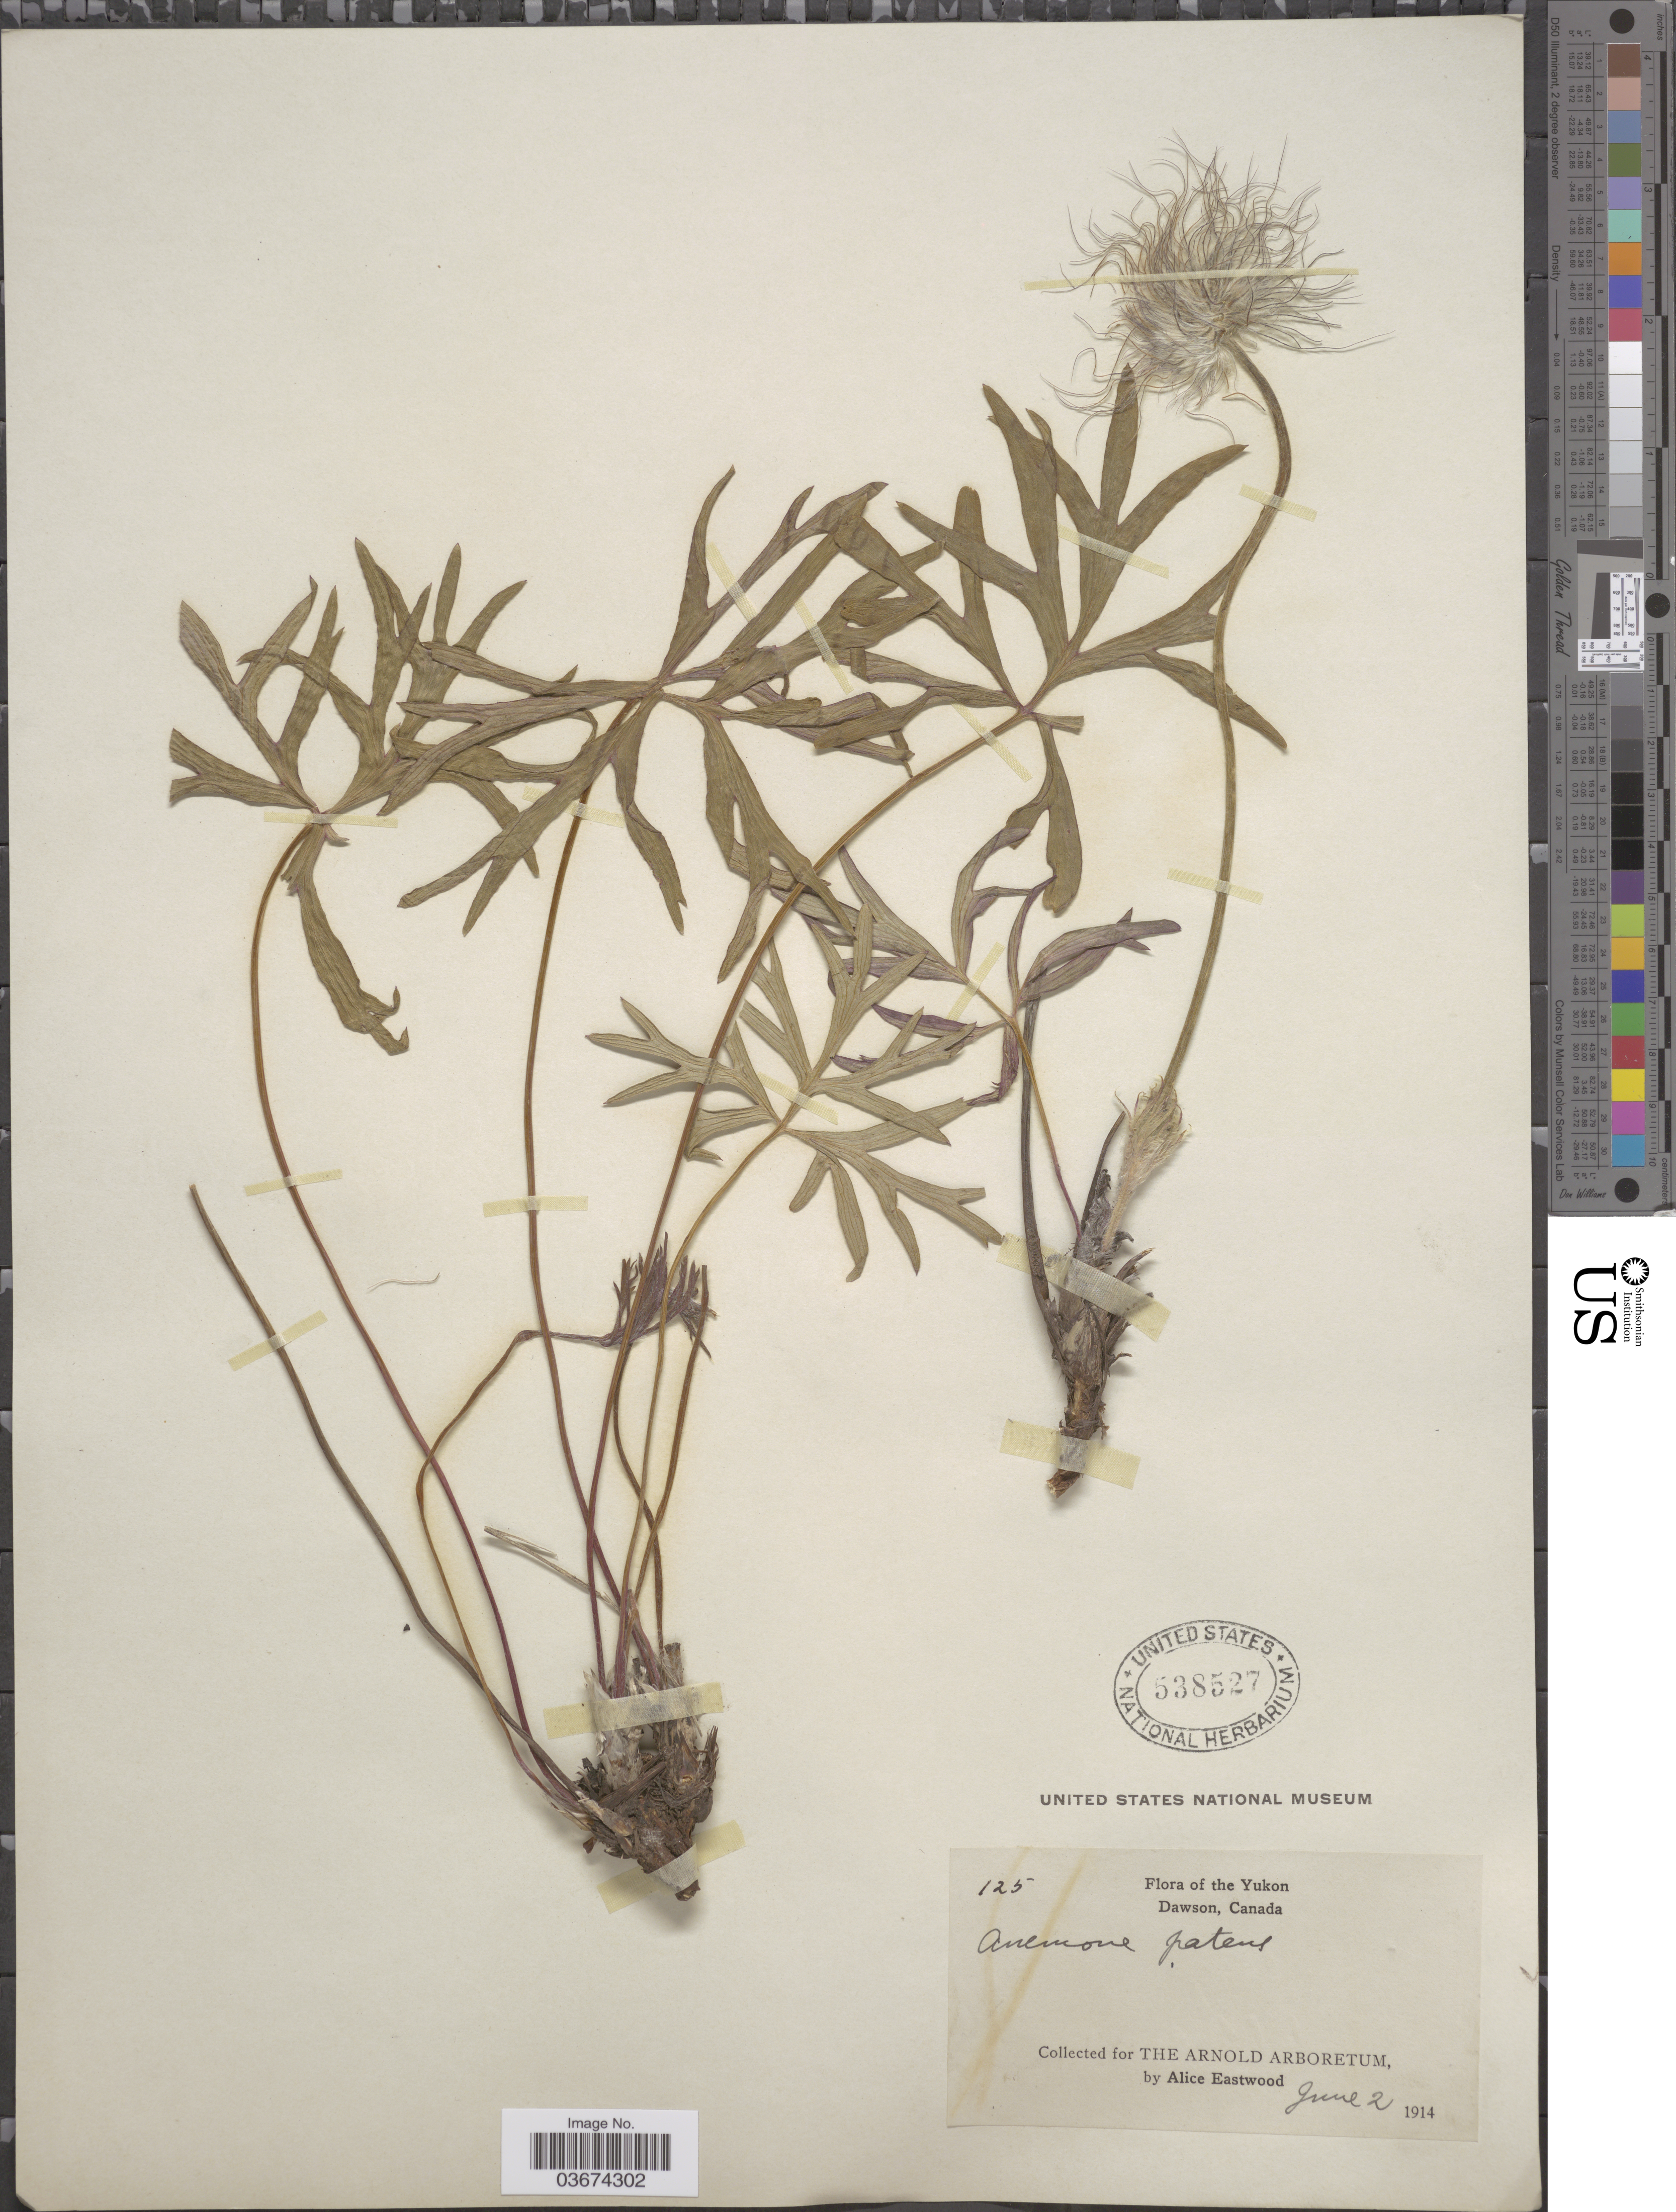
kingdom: Plantae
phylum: Tracheophyta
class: Magnoliopsida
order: Ranunculales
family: Ranunculaceae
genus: Pulsatilla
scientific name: Pulsatilla nuttalliana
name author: (DC.) Bercht. & J. Presl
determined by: Strong, Mark T., (BOT), Smithsonian Institution - National Museum of Natural History (UNITED STATES)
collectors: A. Eastwood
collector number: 125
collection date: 1914-06-02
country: Canada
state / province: Yukon Territory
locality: The Yukon. Dawson.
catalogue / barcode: US 538527